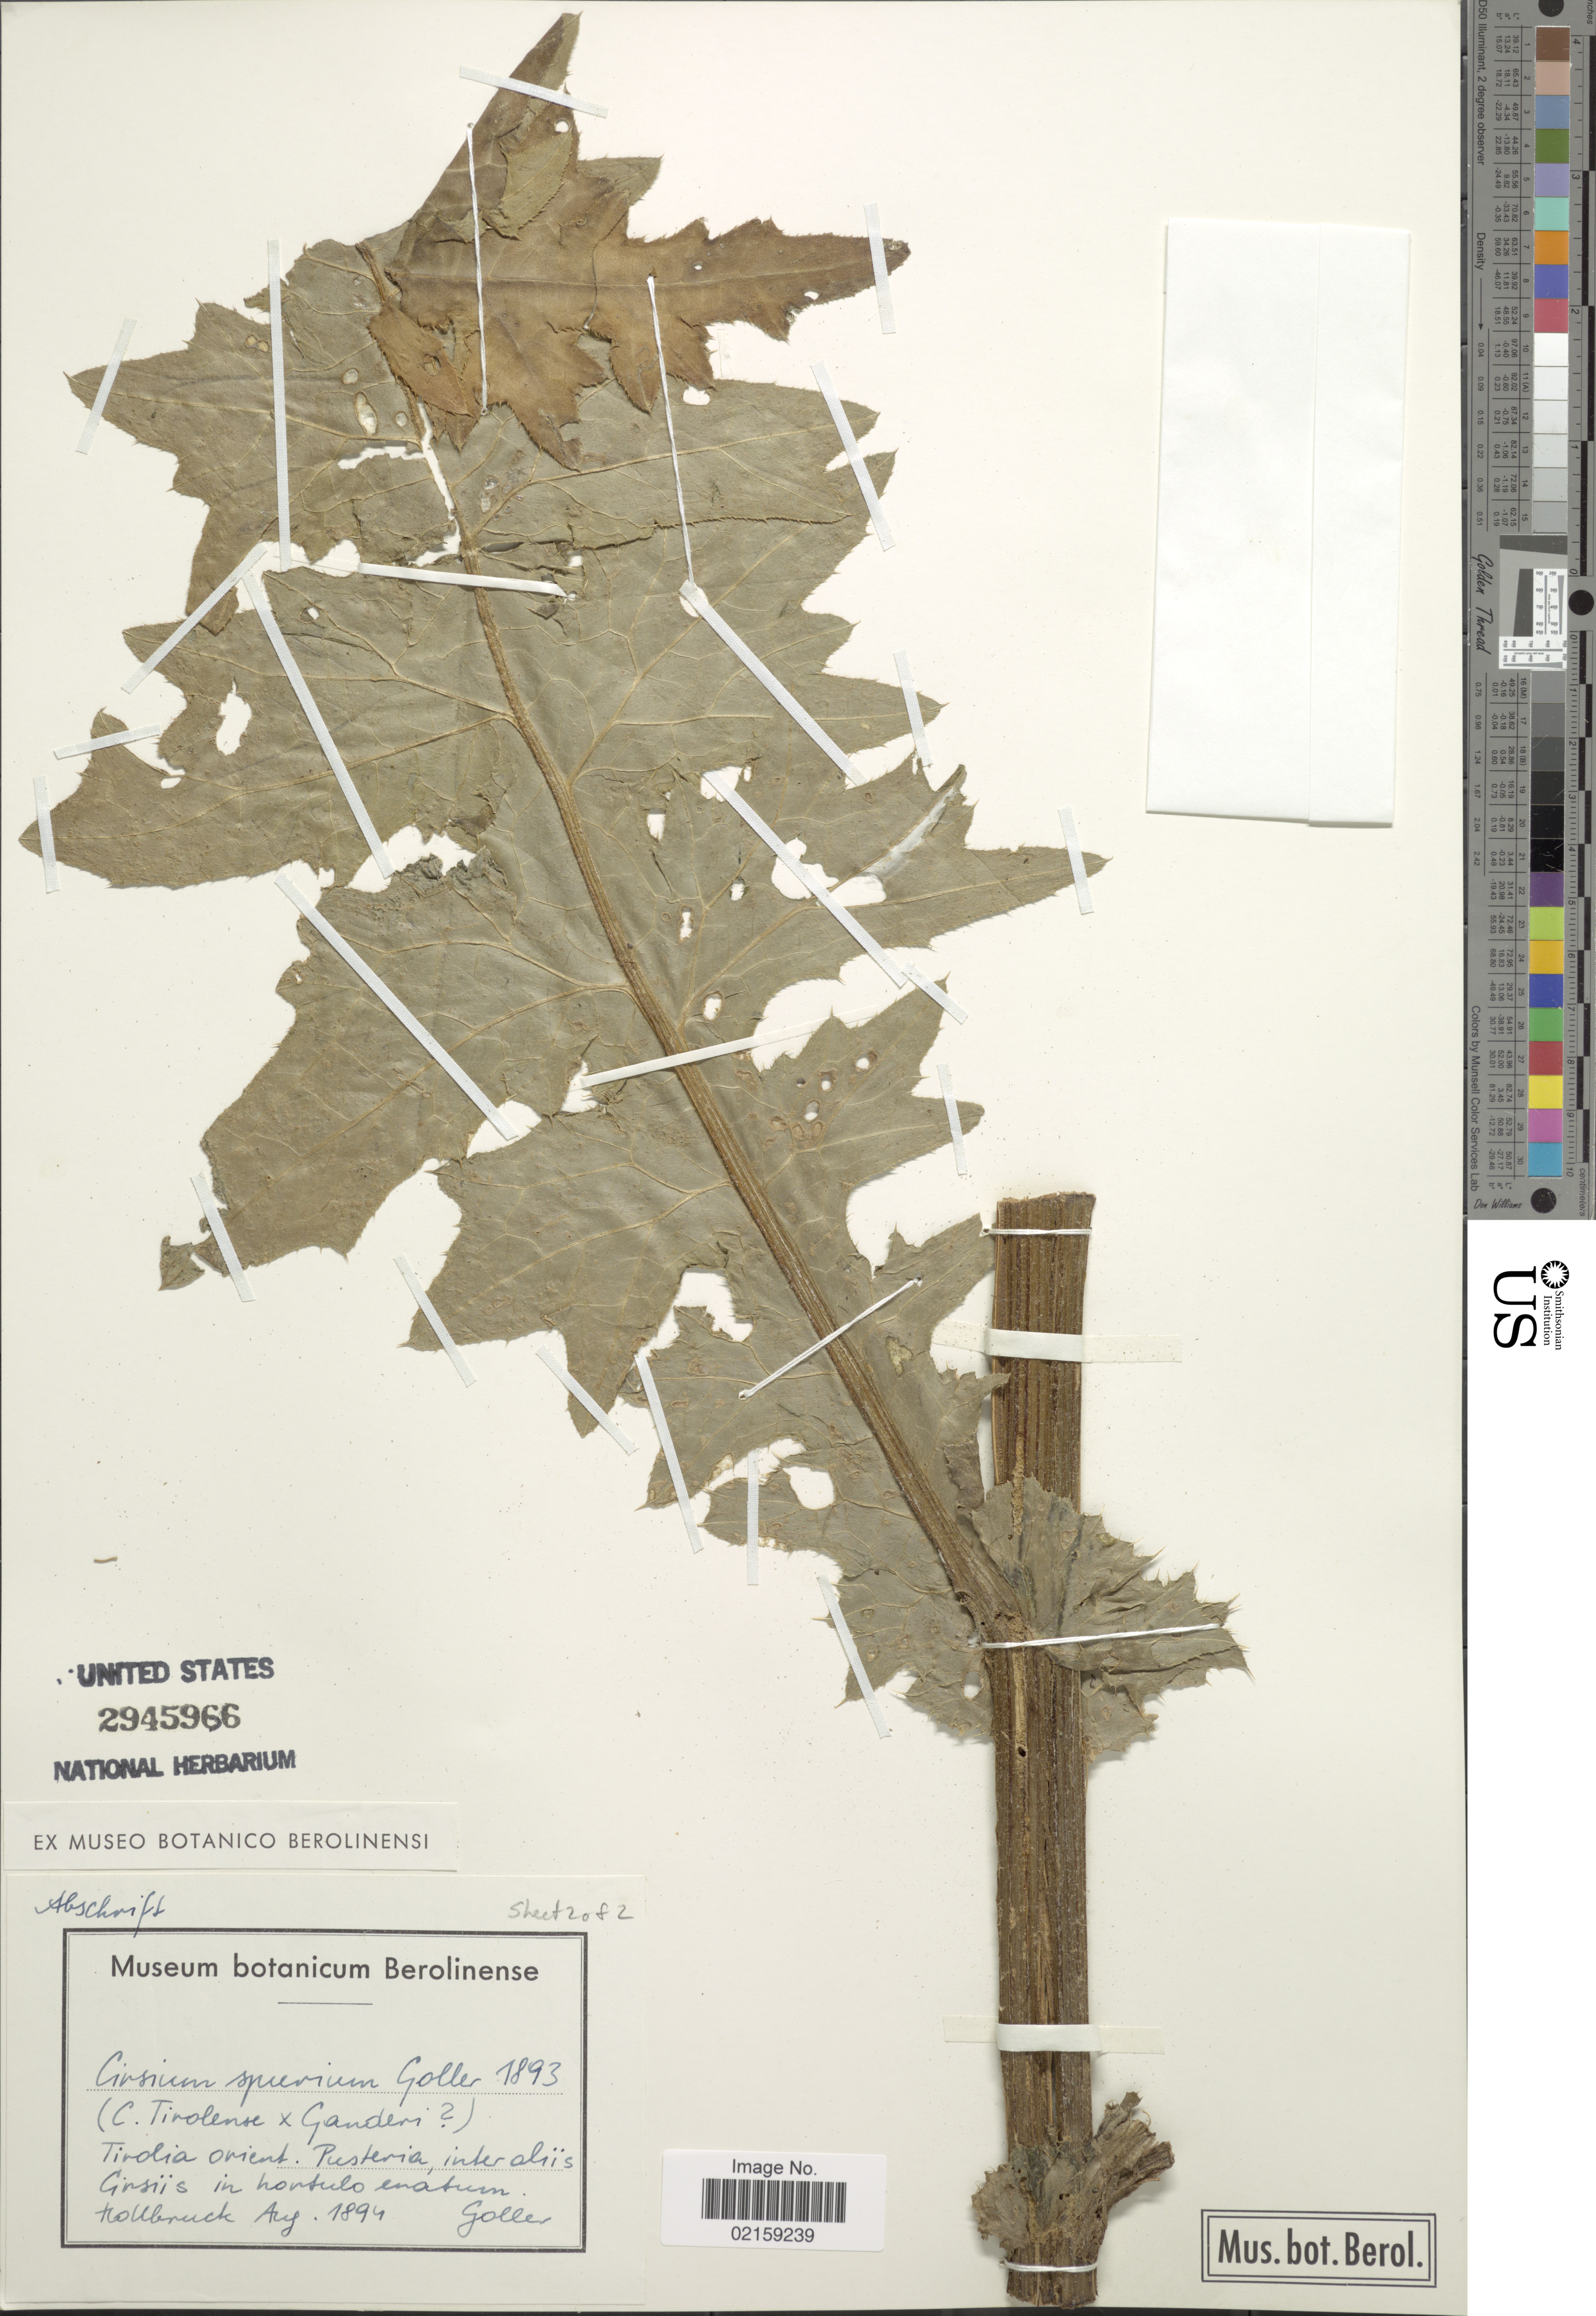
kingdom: Plantae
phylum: Tracheophyta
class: Magnoliopsida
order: Asterales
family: Asteraceae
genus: Cirsium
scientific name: Cirsium x breunium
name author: Goller & Huter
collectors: Goller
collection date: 1894-08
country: Austria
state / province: Tirol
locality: Tirolia orient. Pusteria, inter aliis Cirsiis in hortulo enatum. Hollburck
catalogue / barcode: US 2945966